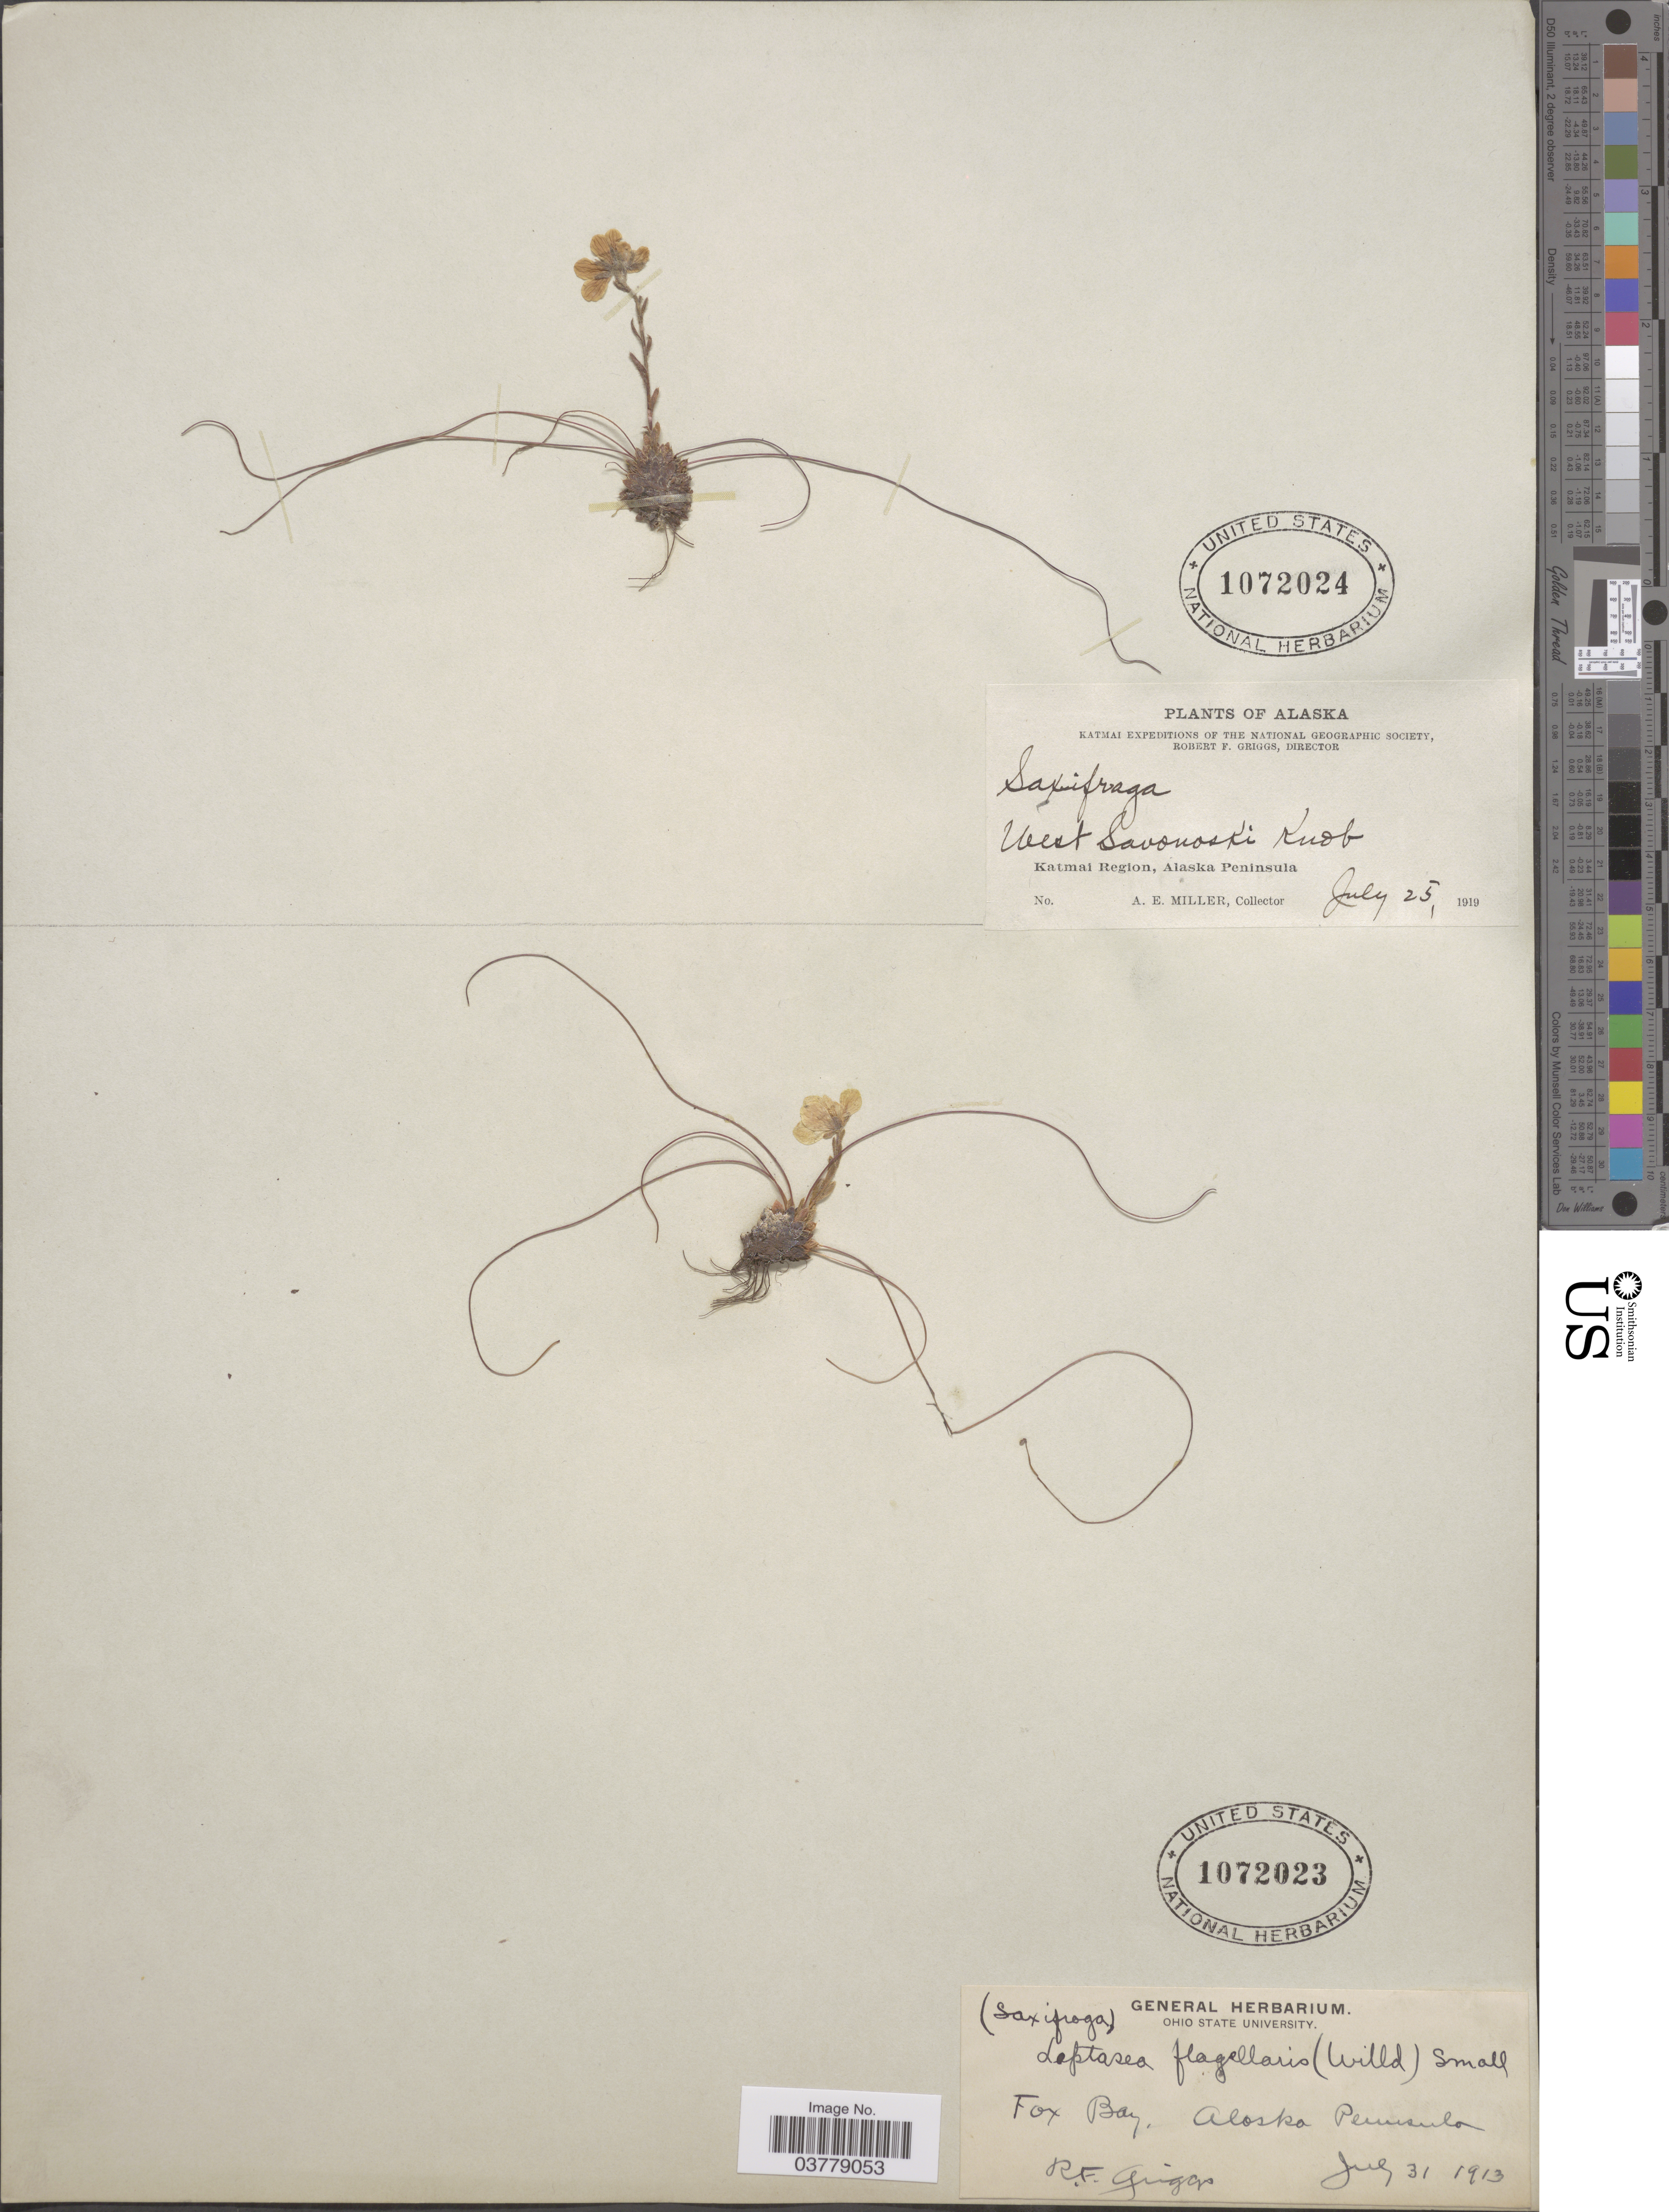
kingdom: Plantae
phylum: Tracheophyta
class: Magnoliopsida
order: Saxifragales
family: Saxifragaceae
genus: Saxifraga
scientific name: Saxifraga flagellaris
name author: Willd. ex Sternb.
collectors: R. F. Griggs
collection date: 1913-07-31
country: United States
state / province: Alaska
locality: Fox Bay. Alaska Peninsula.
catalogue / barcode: US 1072023-2